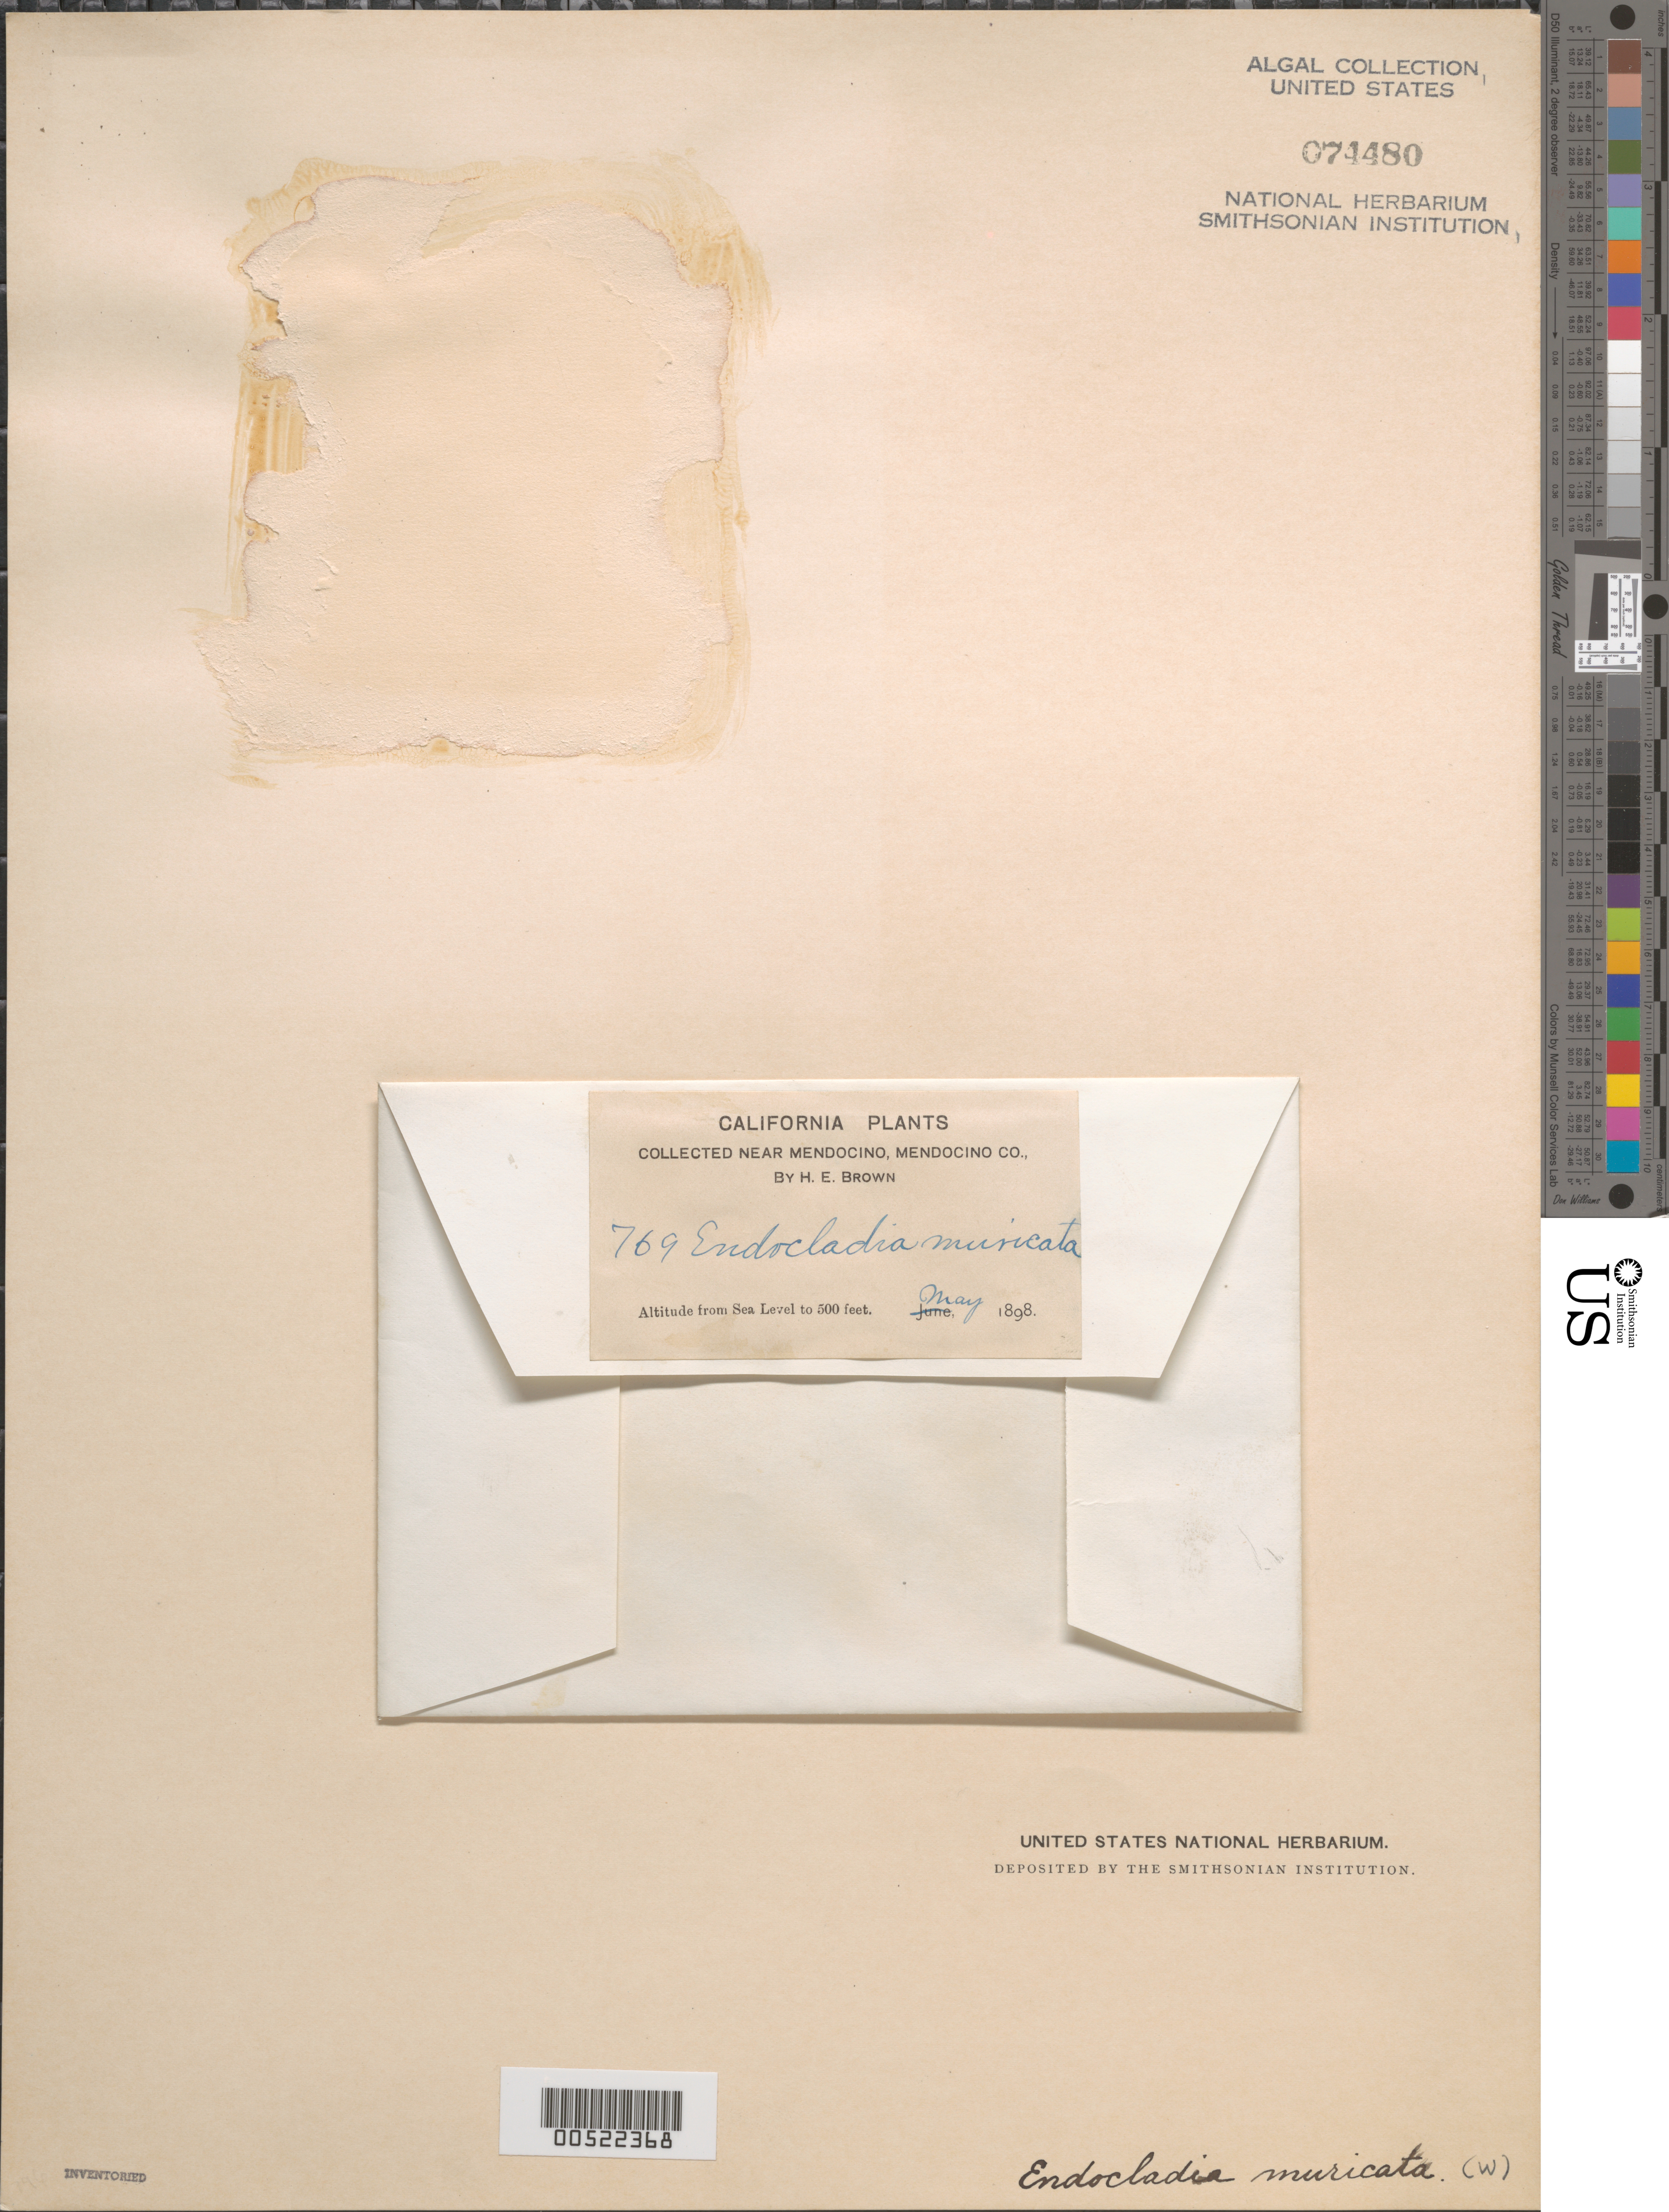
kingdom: Plantae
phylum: Rhodophyta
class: Florideophyceae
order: Gigartinales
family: Endocladiaceae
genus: Endocladia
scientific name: Endocladia muricata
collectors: H. E. Brown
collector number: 769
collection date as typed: May 1898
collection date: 1898-05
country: United States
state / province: California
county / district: Mendocino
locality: Near Mendocino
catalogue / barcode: US 74480